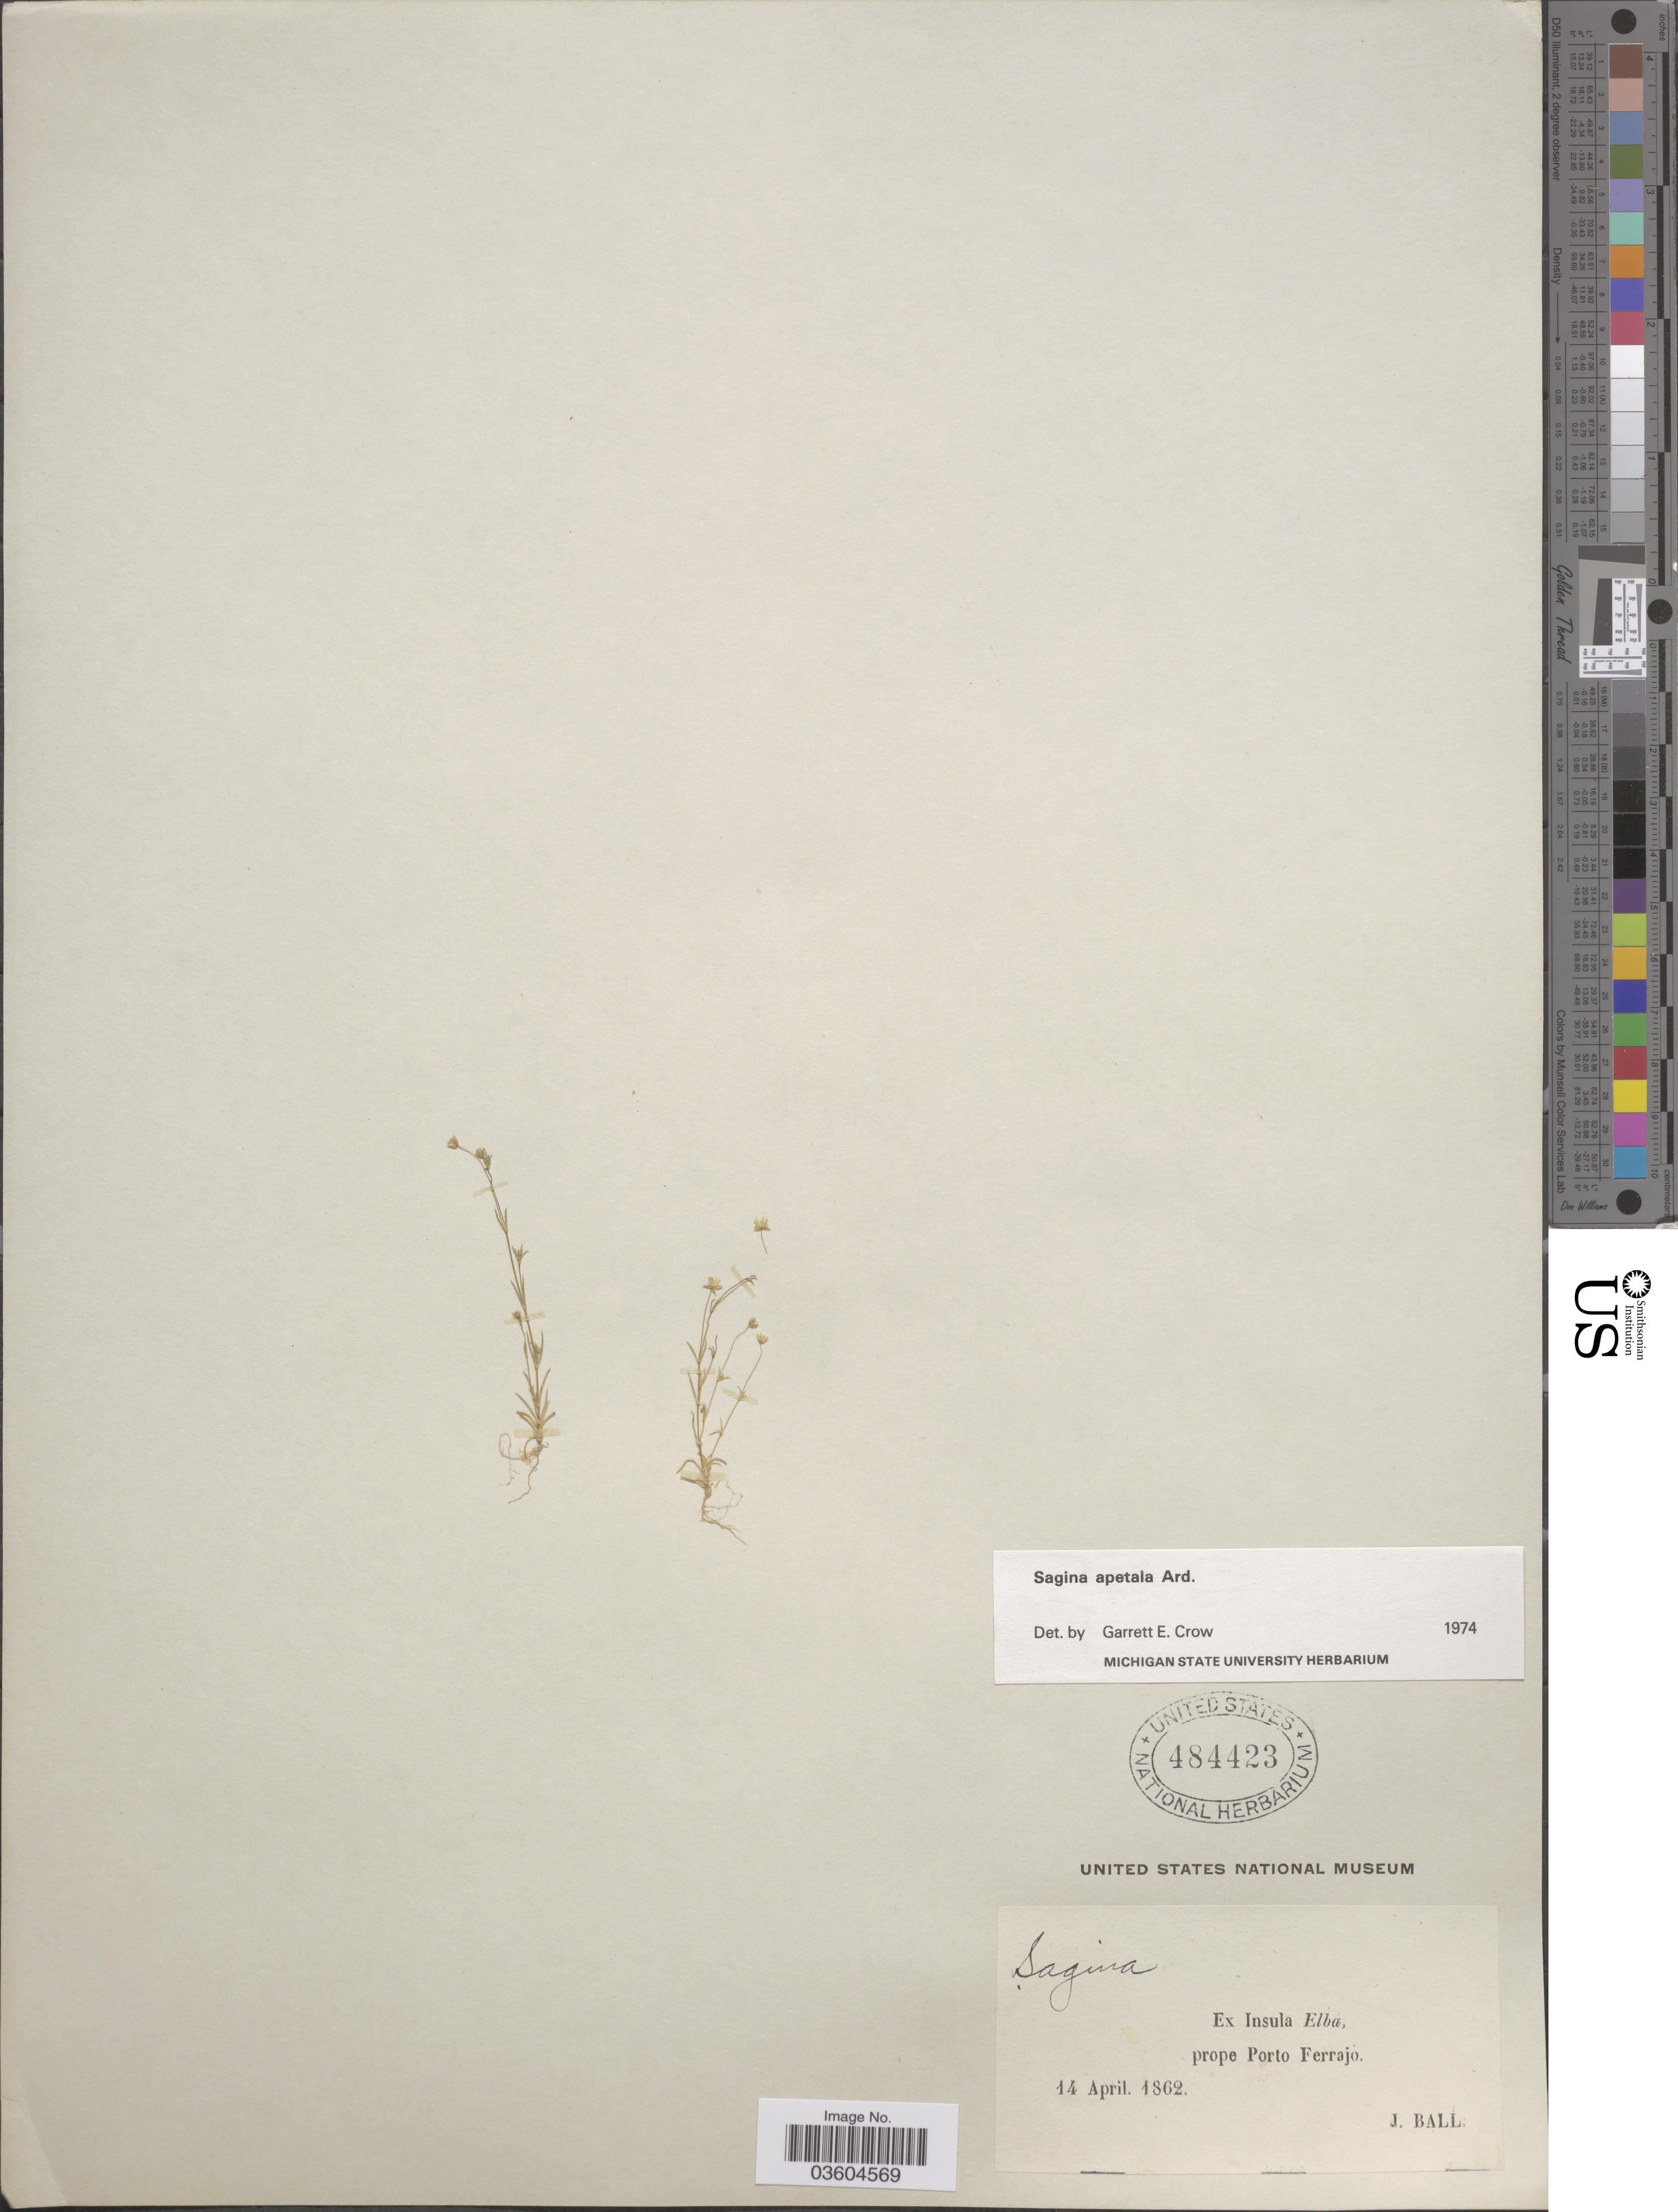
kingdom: Plantae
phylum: Tracheophyta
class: Magnoliopsida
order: Caryophyllales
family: Caryophyllaceae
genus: Sagina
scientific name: Sagina apetala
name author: Ard.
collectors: J. Ball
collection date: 1862-04-14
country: Italy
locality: Ex Insula Elba, prope Porto Ferrajo.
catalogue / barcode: US 484423